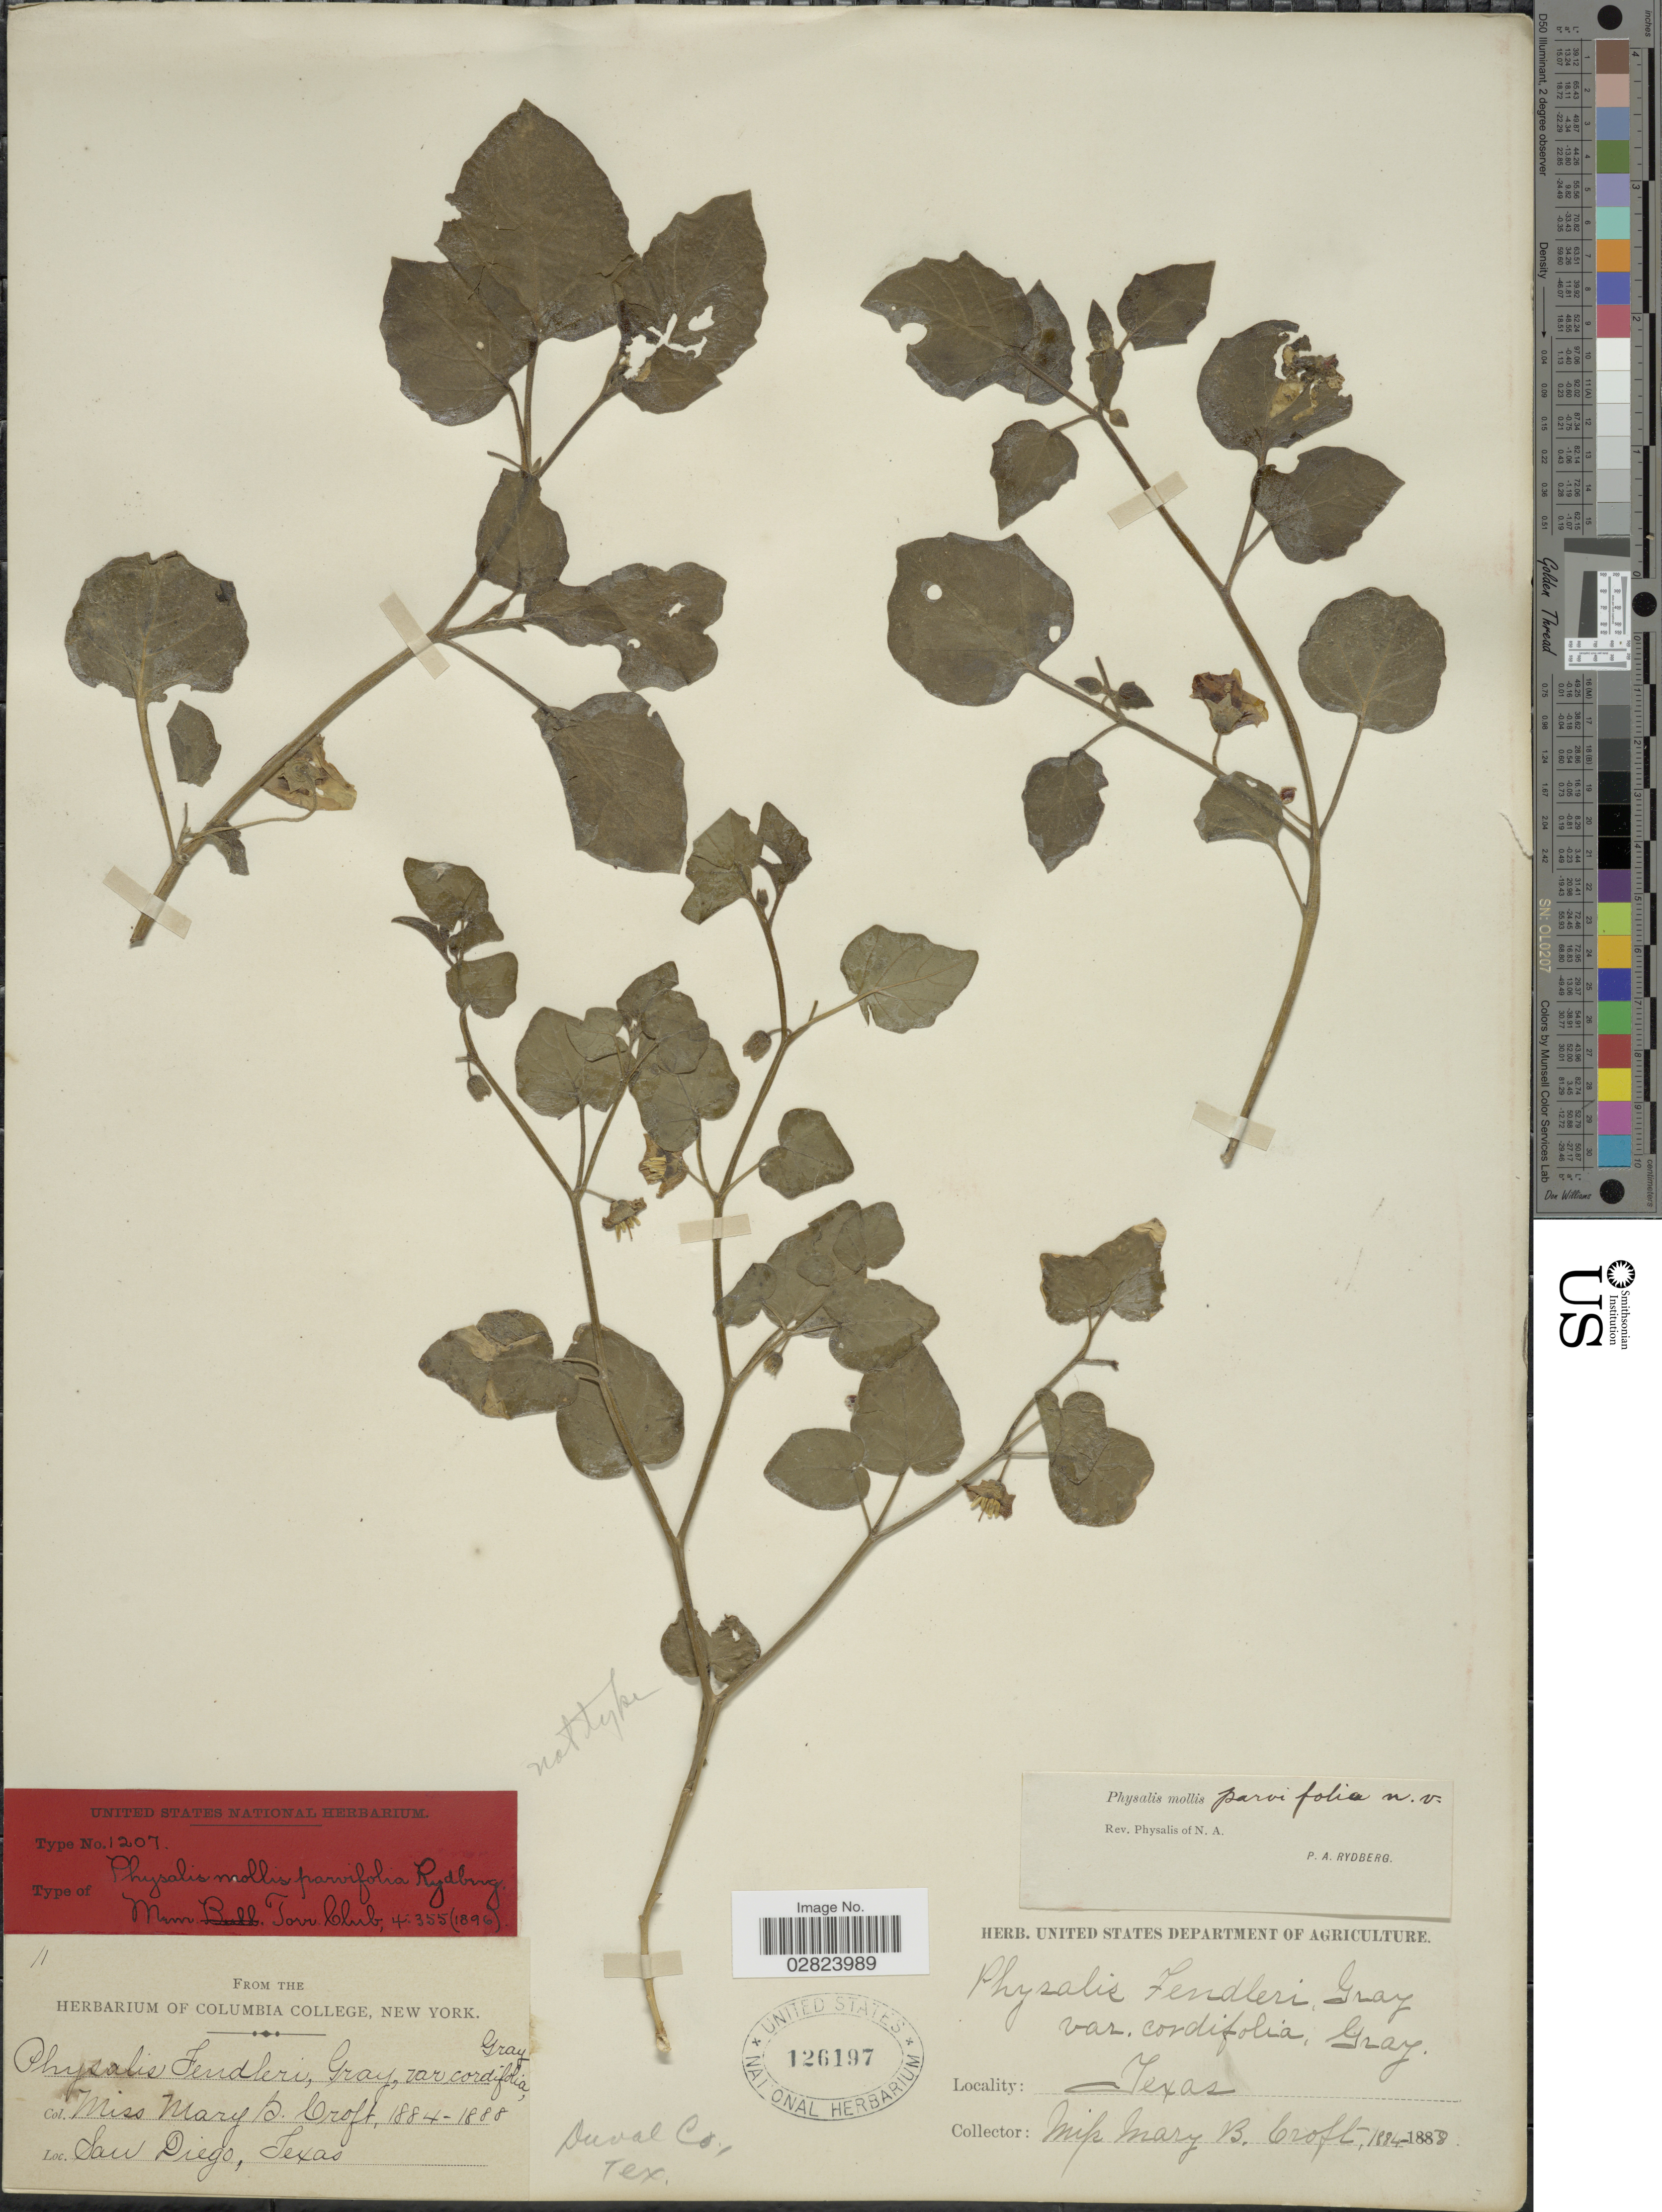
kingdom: Plantae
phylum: Tracheophyta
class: Magnoliopsida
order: Solanales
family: Solanaceae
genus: Physalis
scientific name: Physalis mollis var. parvifolia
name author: Rydb.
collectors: M. Croft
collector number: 11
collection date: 1884/1888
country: United States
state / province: Texas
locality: San Diego. Duval Co.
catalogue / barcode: US 126197